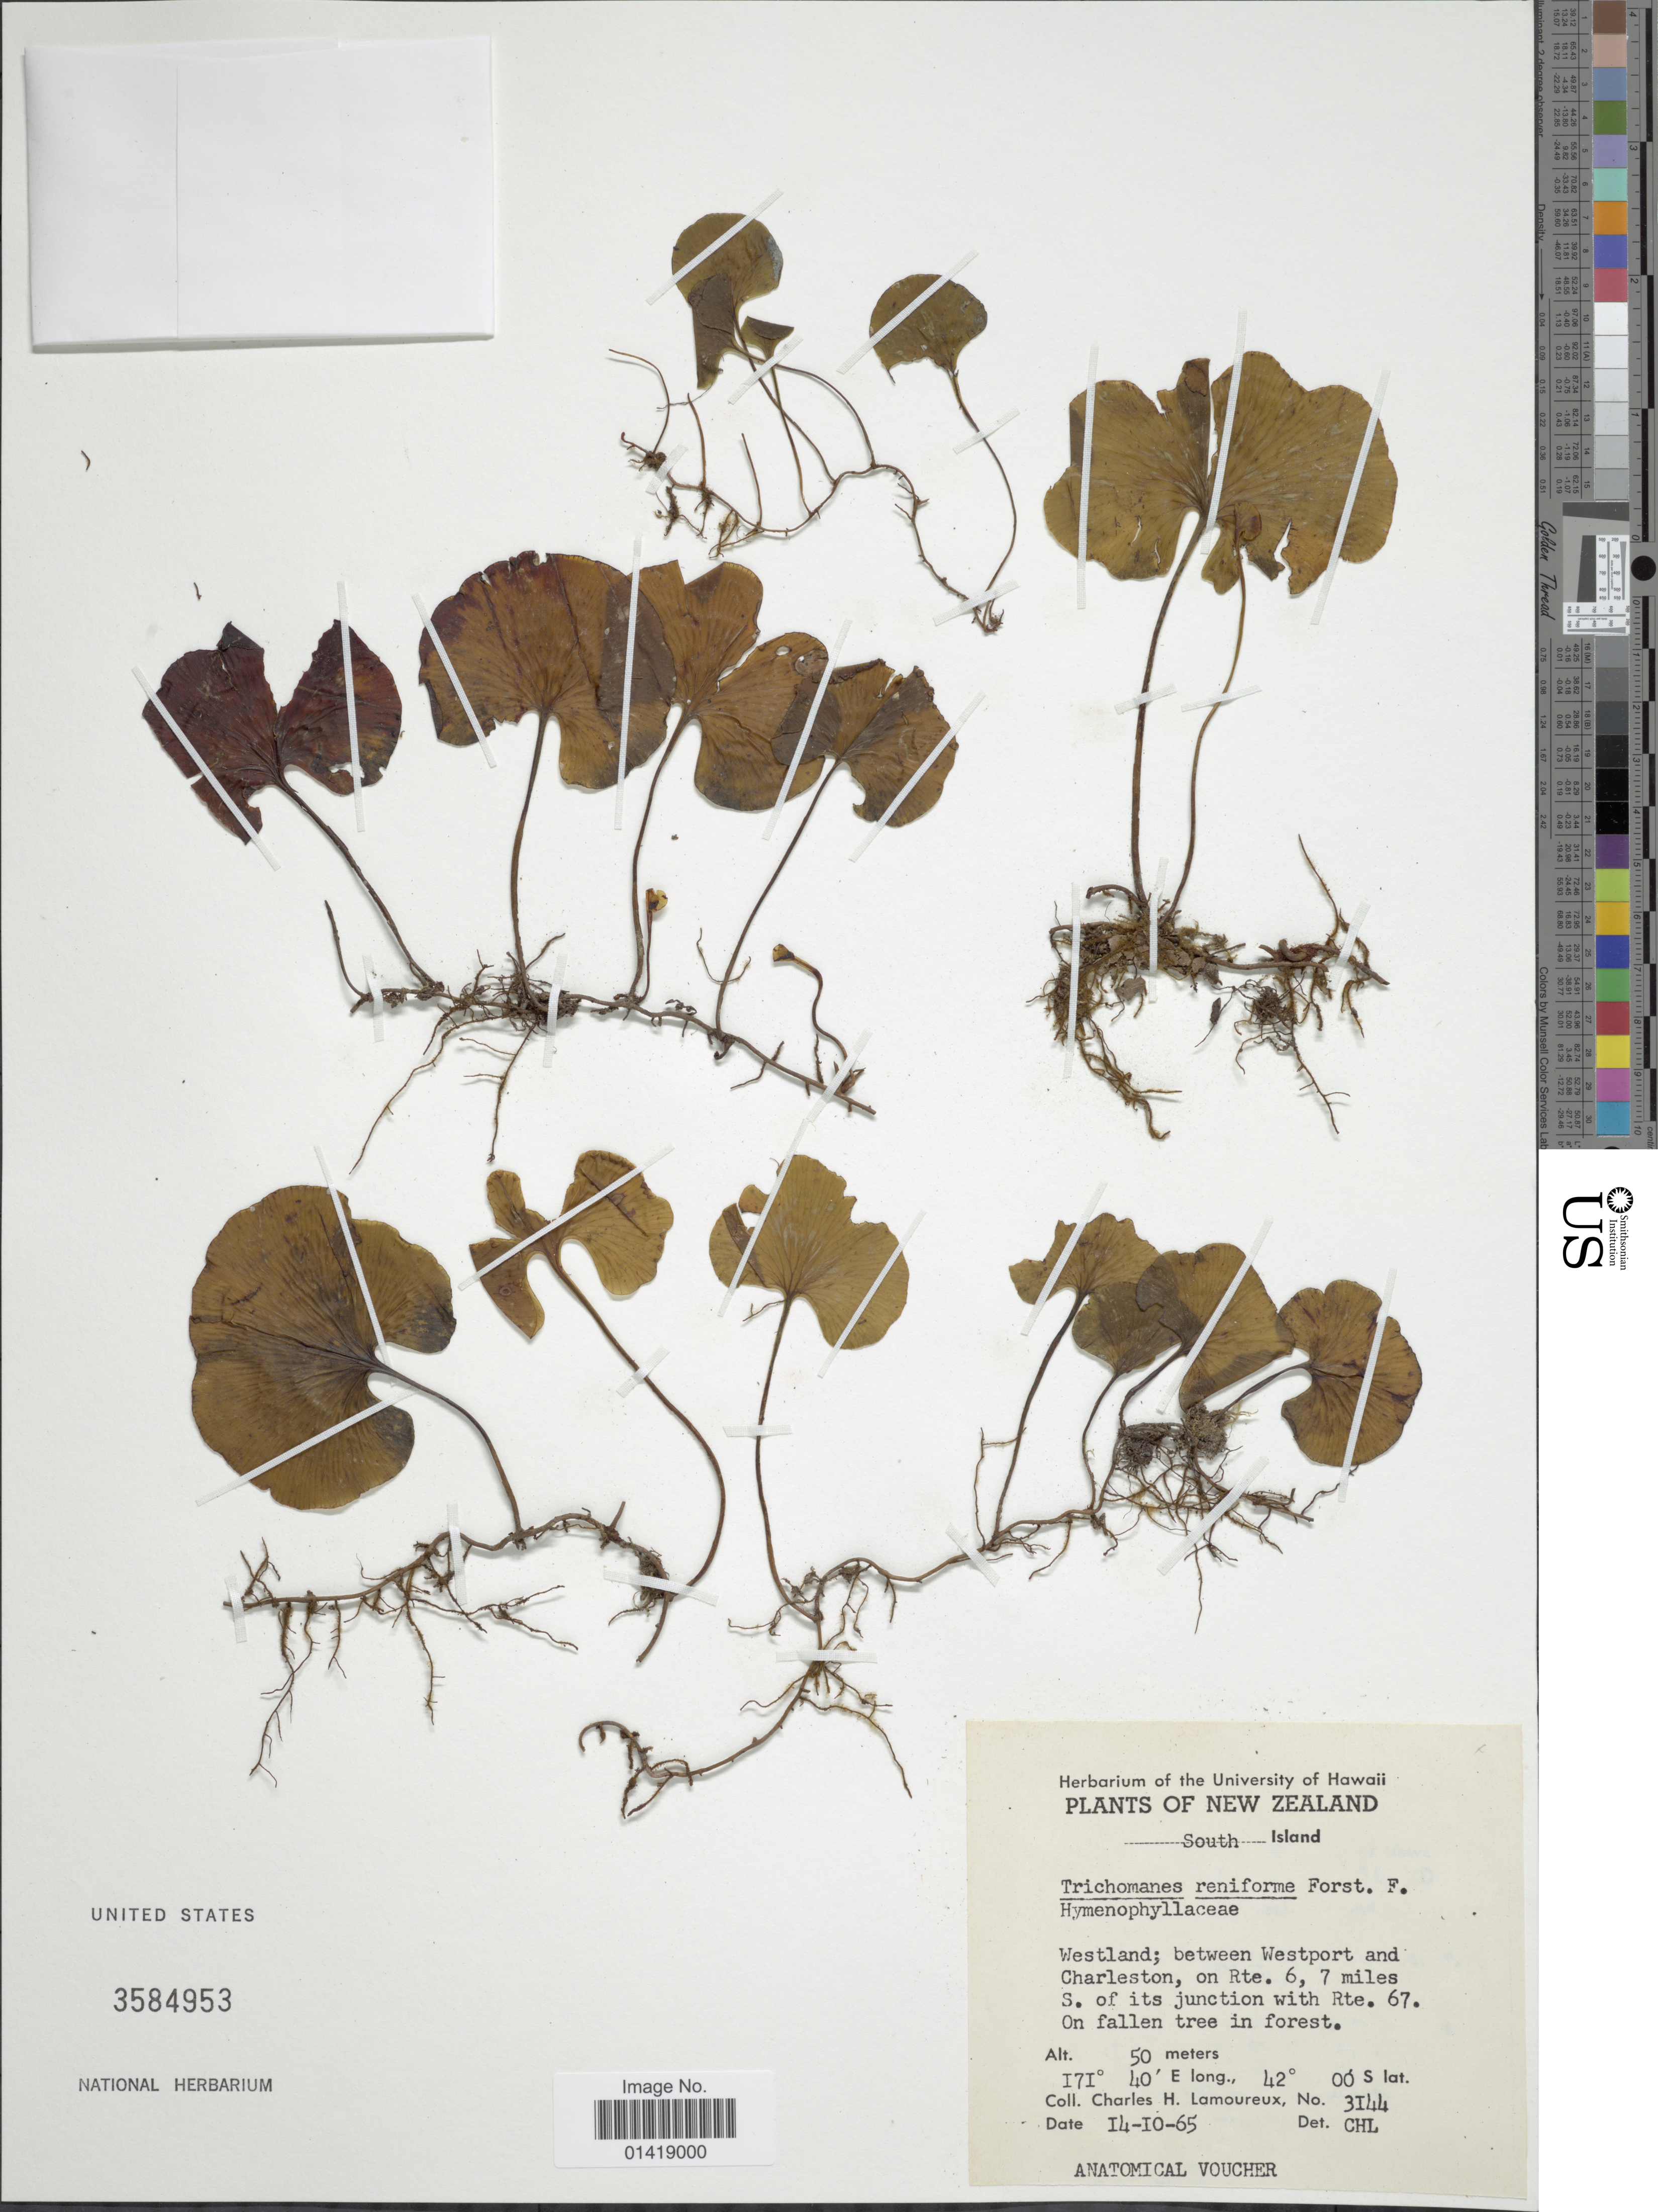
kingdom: Plantae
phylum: Tracheophyta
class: Polypodiopsida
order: Hymenophyllales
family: Hymenophyllaceae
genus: Hymenophyllum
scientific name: Hymenophyllum nephrophyllum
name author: Ebihara & K. Iwats.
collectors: C. H. Lamoureux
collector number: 3144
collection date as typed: Transcribed d/m/y: 14/10/65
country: New Zealand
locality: South Island Westland; between Westport and Charleston on rte 6, 7 miles S of its junction with Rte67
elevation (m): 50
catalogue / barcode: US 3584953